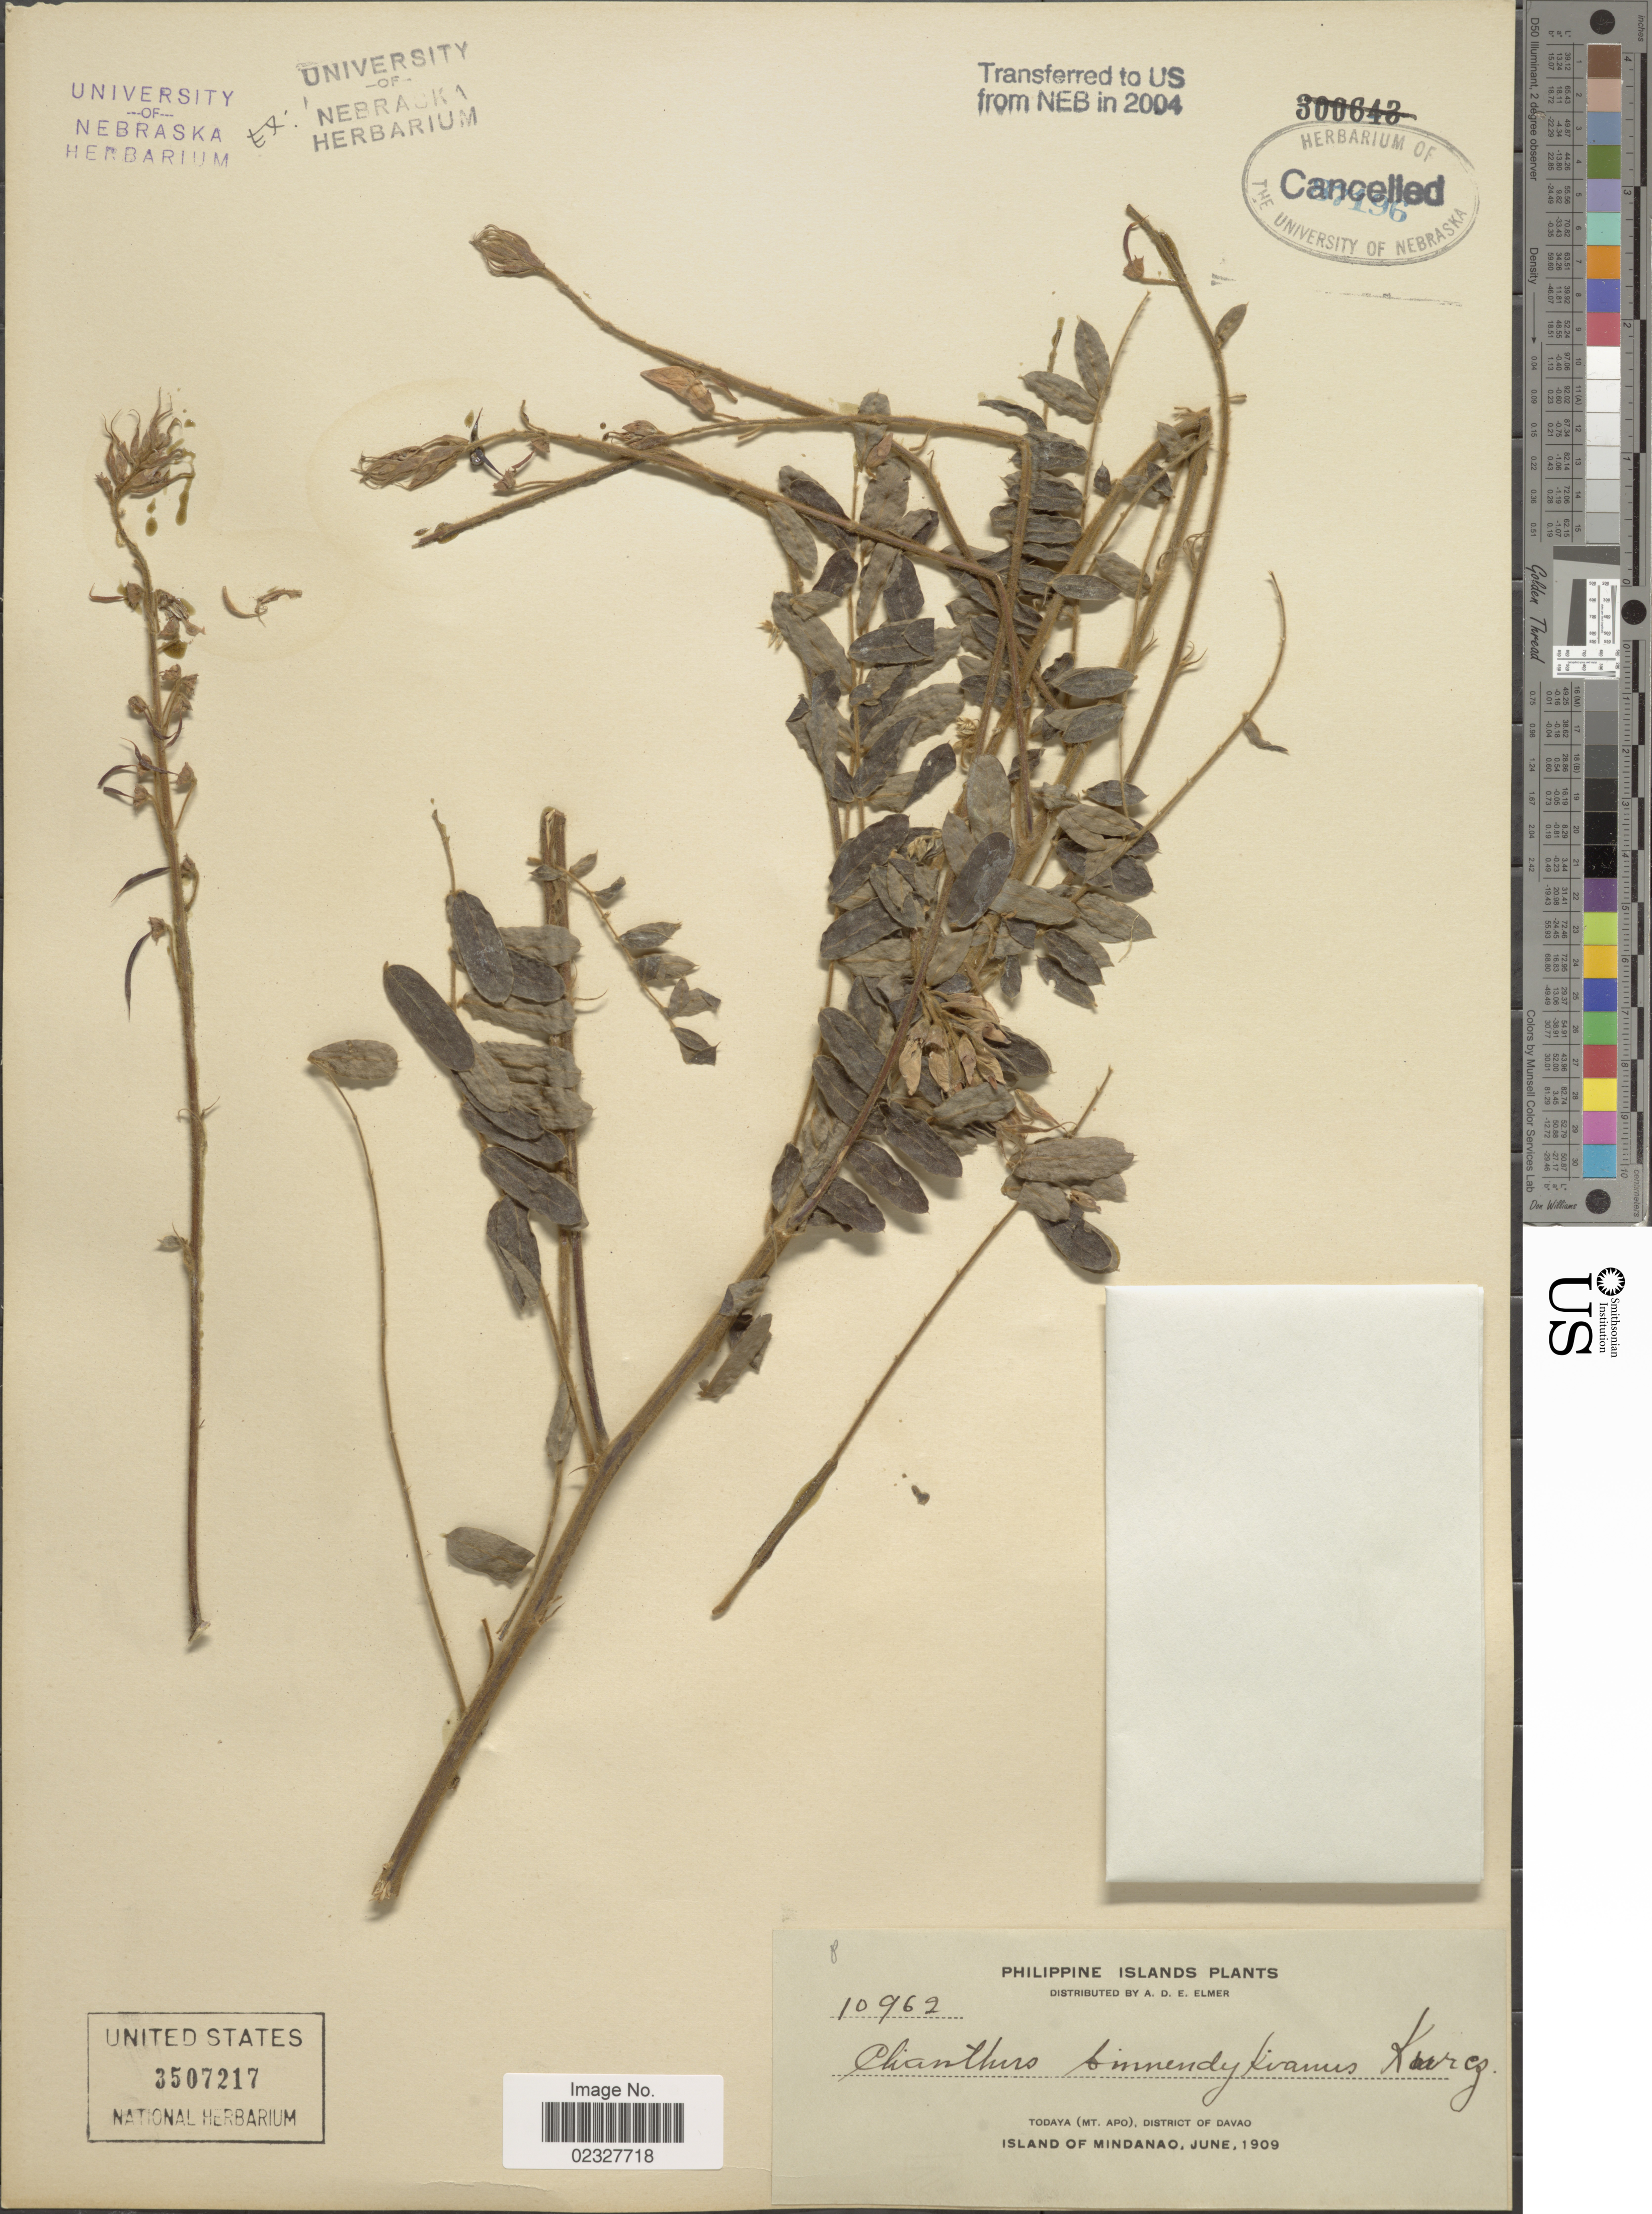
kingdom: Plantae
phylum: Tracheophyta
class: Magnoliopsida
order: Fabales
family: Fabaceae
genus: Clianthus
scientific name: Clianthus binnendyckianus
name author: Kurz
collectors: A. D. E. Elmer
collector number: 10962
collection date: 1909-06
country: Philippines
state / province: Davao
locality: Todaya (Mt. Apo) District of Davao. Island of Mindanao.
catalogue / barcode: US 3507217